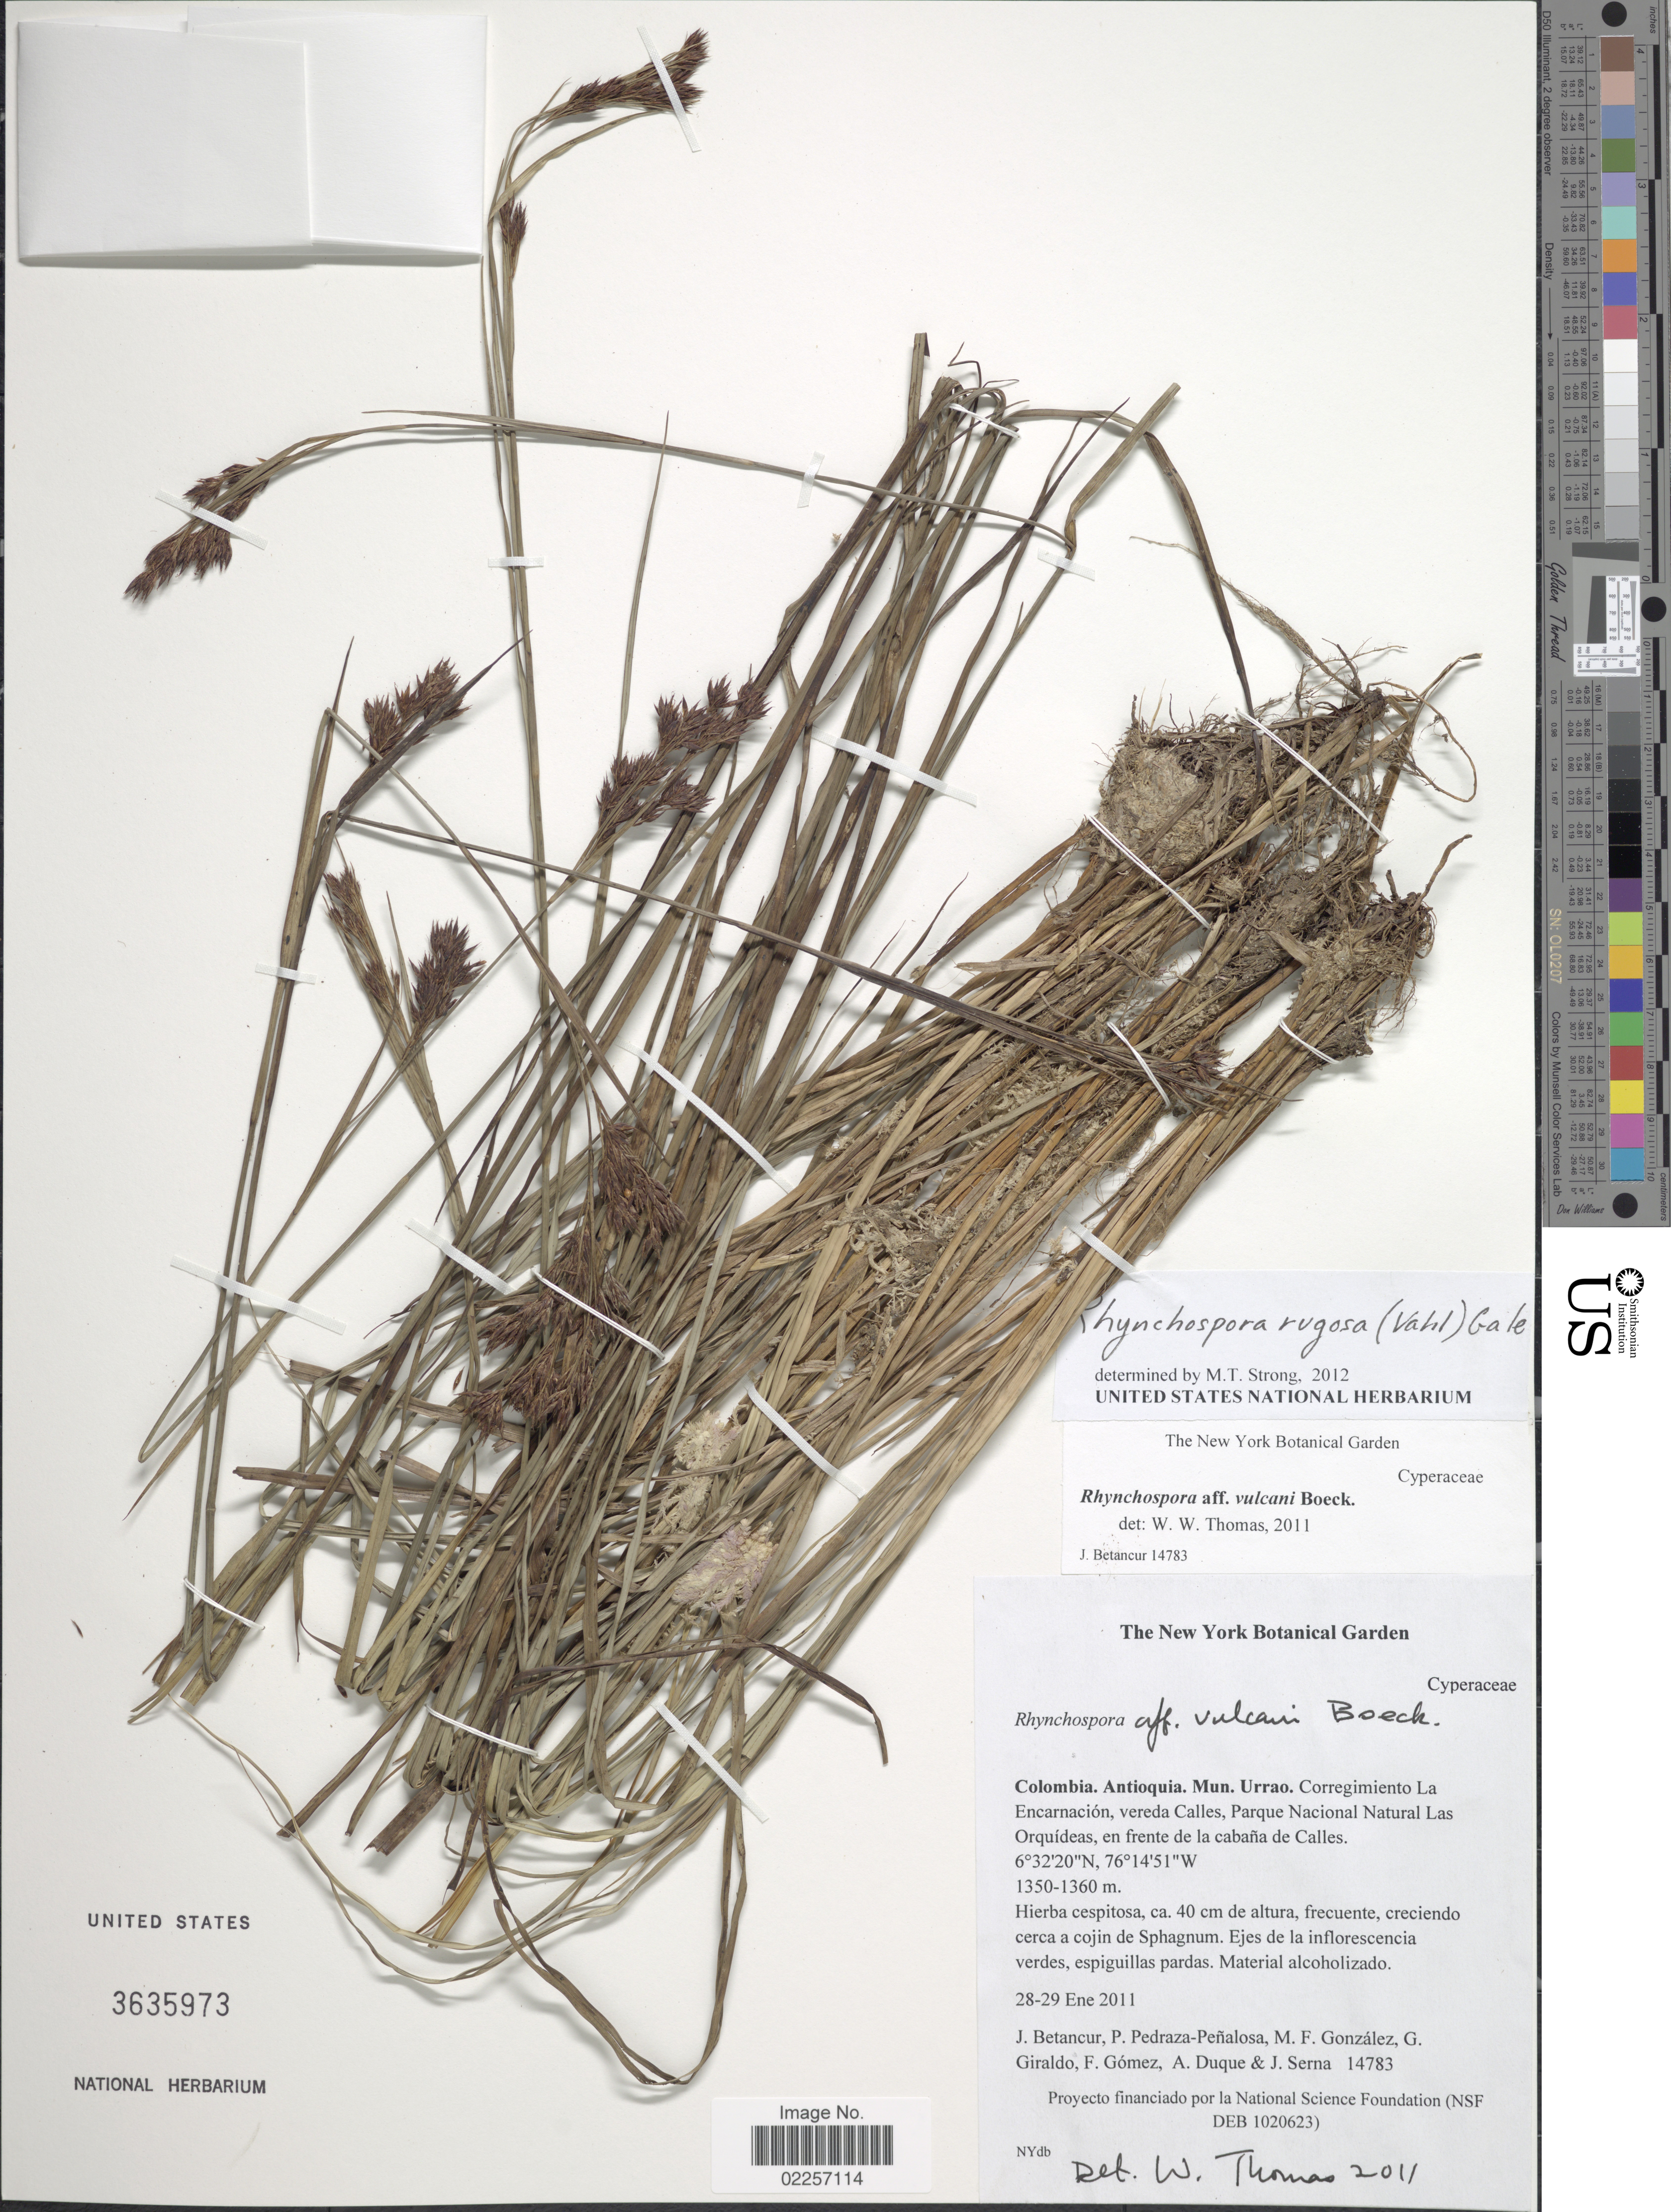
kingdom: Plantae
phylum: Tracheophyta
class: Liliopsida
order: Poales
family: Cyperaceae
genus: Rhynchospora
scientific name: Rhynchospora rugosa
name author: (Vahl) Gale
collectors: J. Betancur, P. Pedraza-Peñalosa, M. Gonzalez, G. Giraldo & et al.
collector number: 14783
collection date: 2011-01-28/2011-01-29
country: Colombia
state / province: Antioquia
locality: Mun. Urrao. Corregimiento La Encarnacion, vereda Calles, Parque Nacional Natural Las orquideas, en frente de la cabana de Calles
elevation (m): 1350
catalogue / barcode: US 3635973